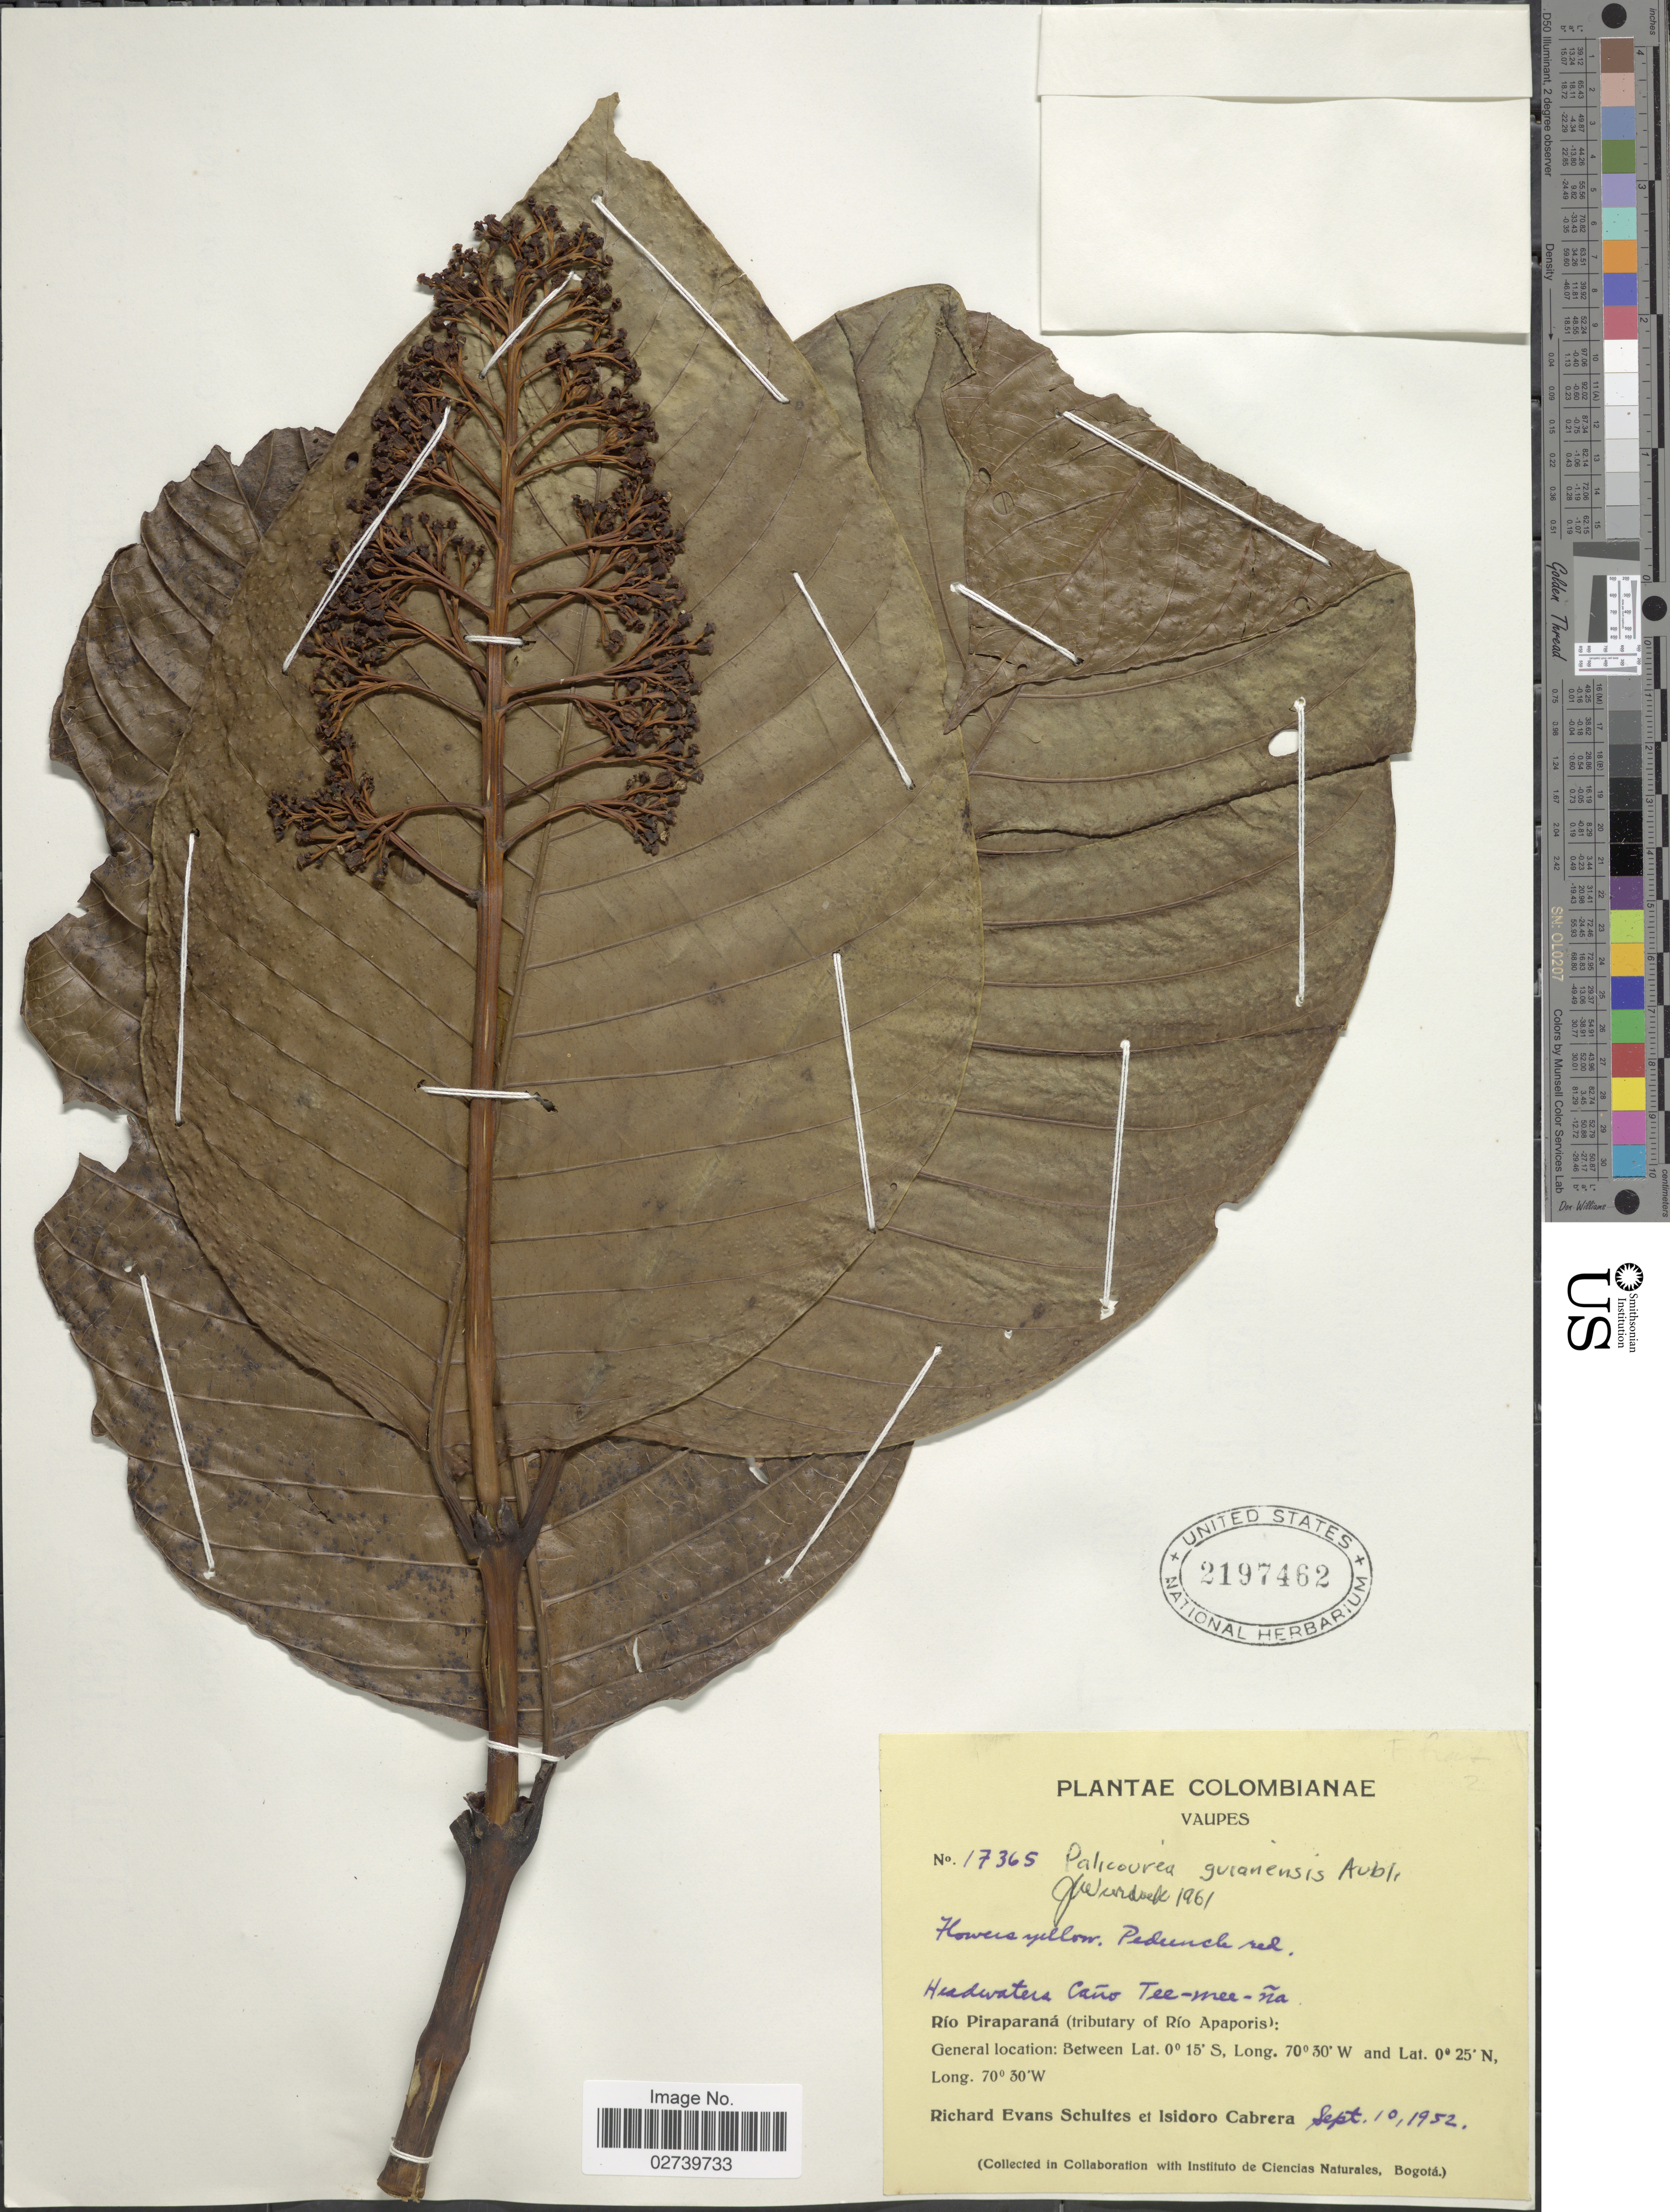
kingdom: Plantae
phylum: Tracheophyta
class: Magnoliopsida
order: Gentianales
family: Rubiaceae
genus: Palicourea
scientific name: Palicourea guianensis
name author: Aubl.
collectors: R. E. Schultes & I. Cabrera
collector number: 17365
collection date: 1952-09-10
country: Colombia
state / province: Vaupés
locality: Headwater Caño Tee-mee-ña. Río Piraparaná (tributary of Río Apaporis)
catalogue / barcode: US 2197462